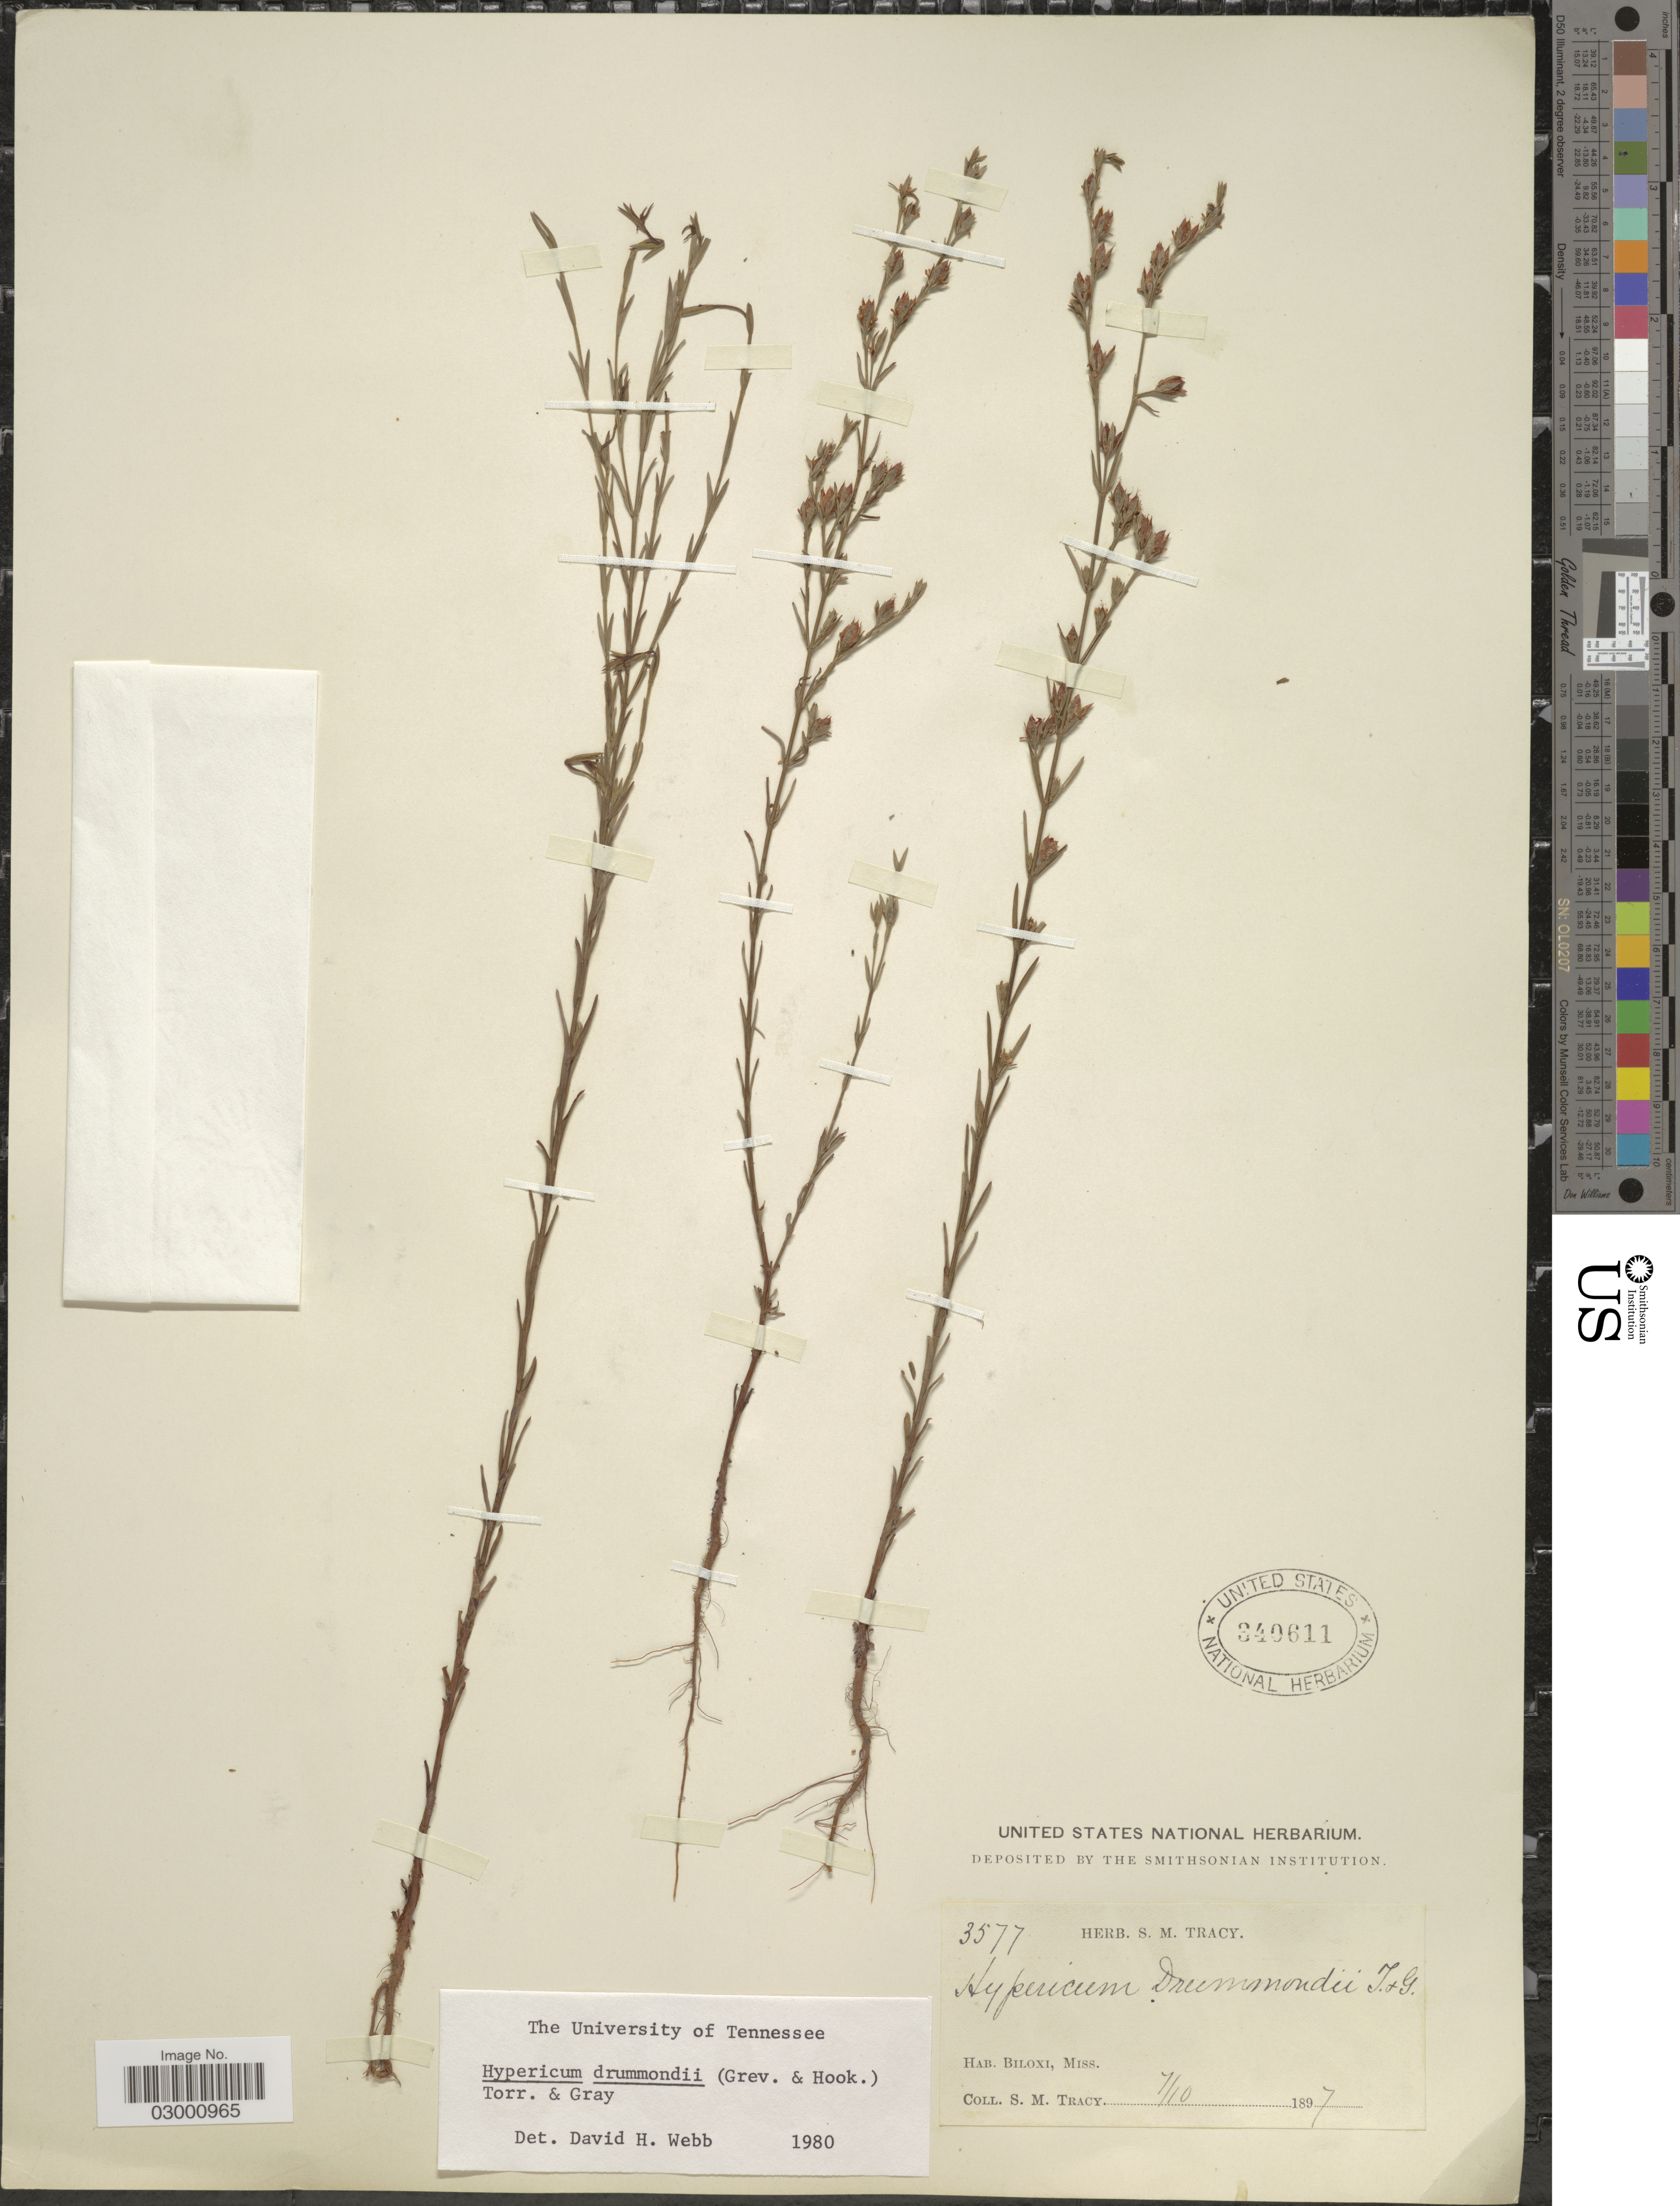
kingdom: Plantae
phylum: Tracheophyta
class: Magnoliopsida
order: Malpighiales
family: Hypericaceae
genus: Hypericum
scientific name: Hypericum drummondii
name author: (Grev. & Hook.) Torr. & A. Gray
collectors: S. M. Tracy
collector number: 3577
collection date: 1897-07-10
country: United States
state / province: Mississippi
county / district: Harrison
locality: Biloxi.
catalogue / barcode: US 340611